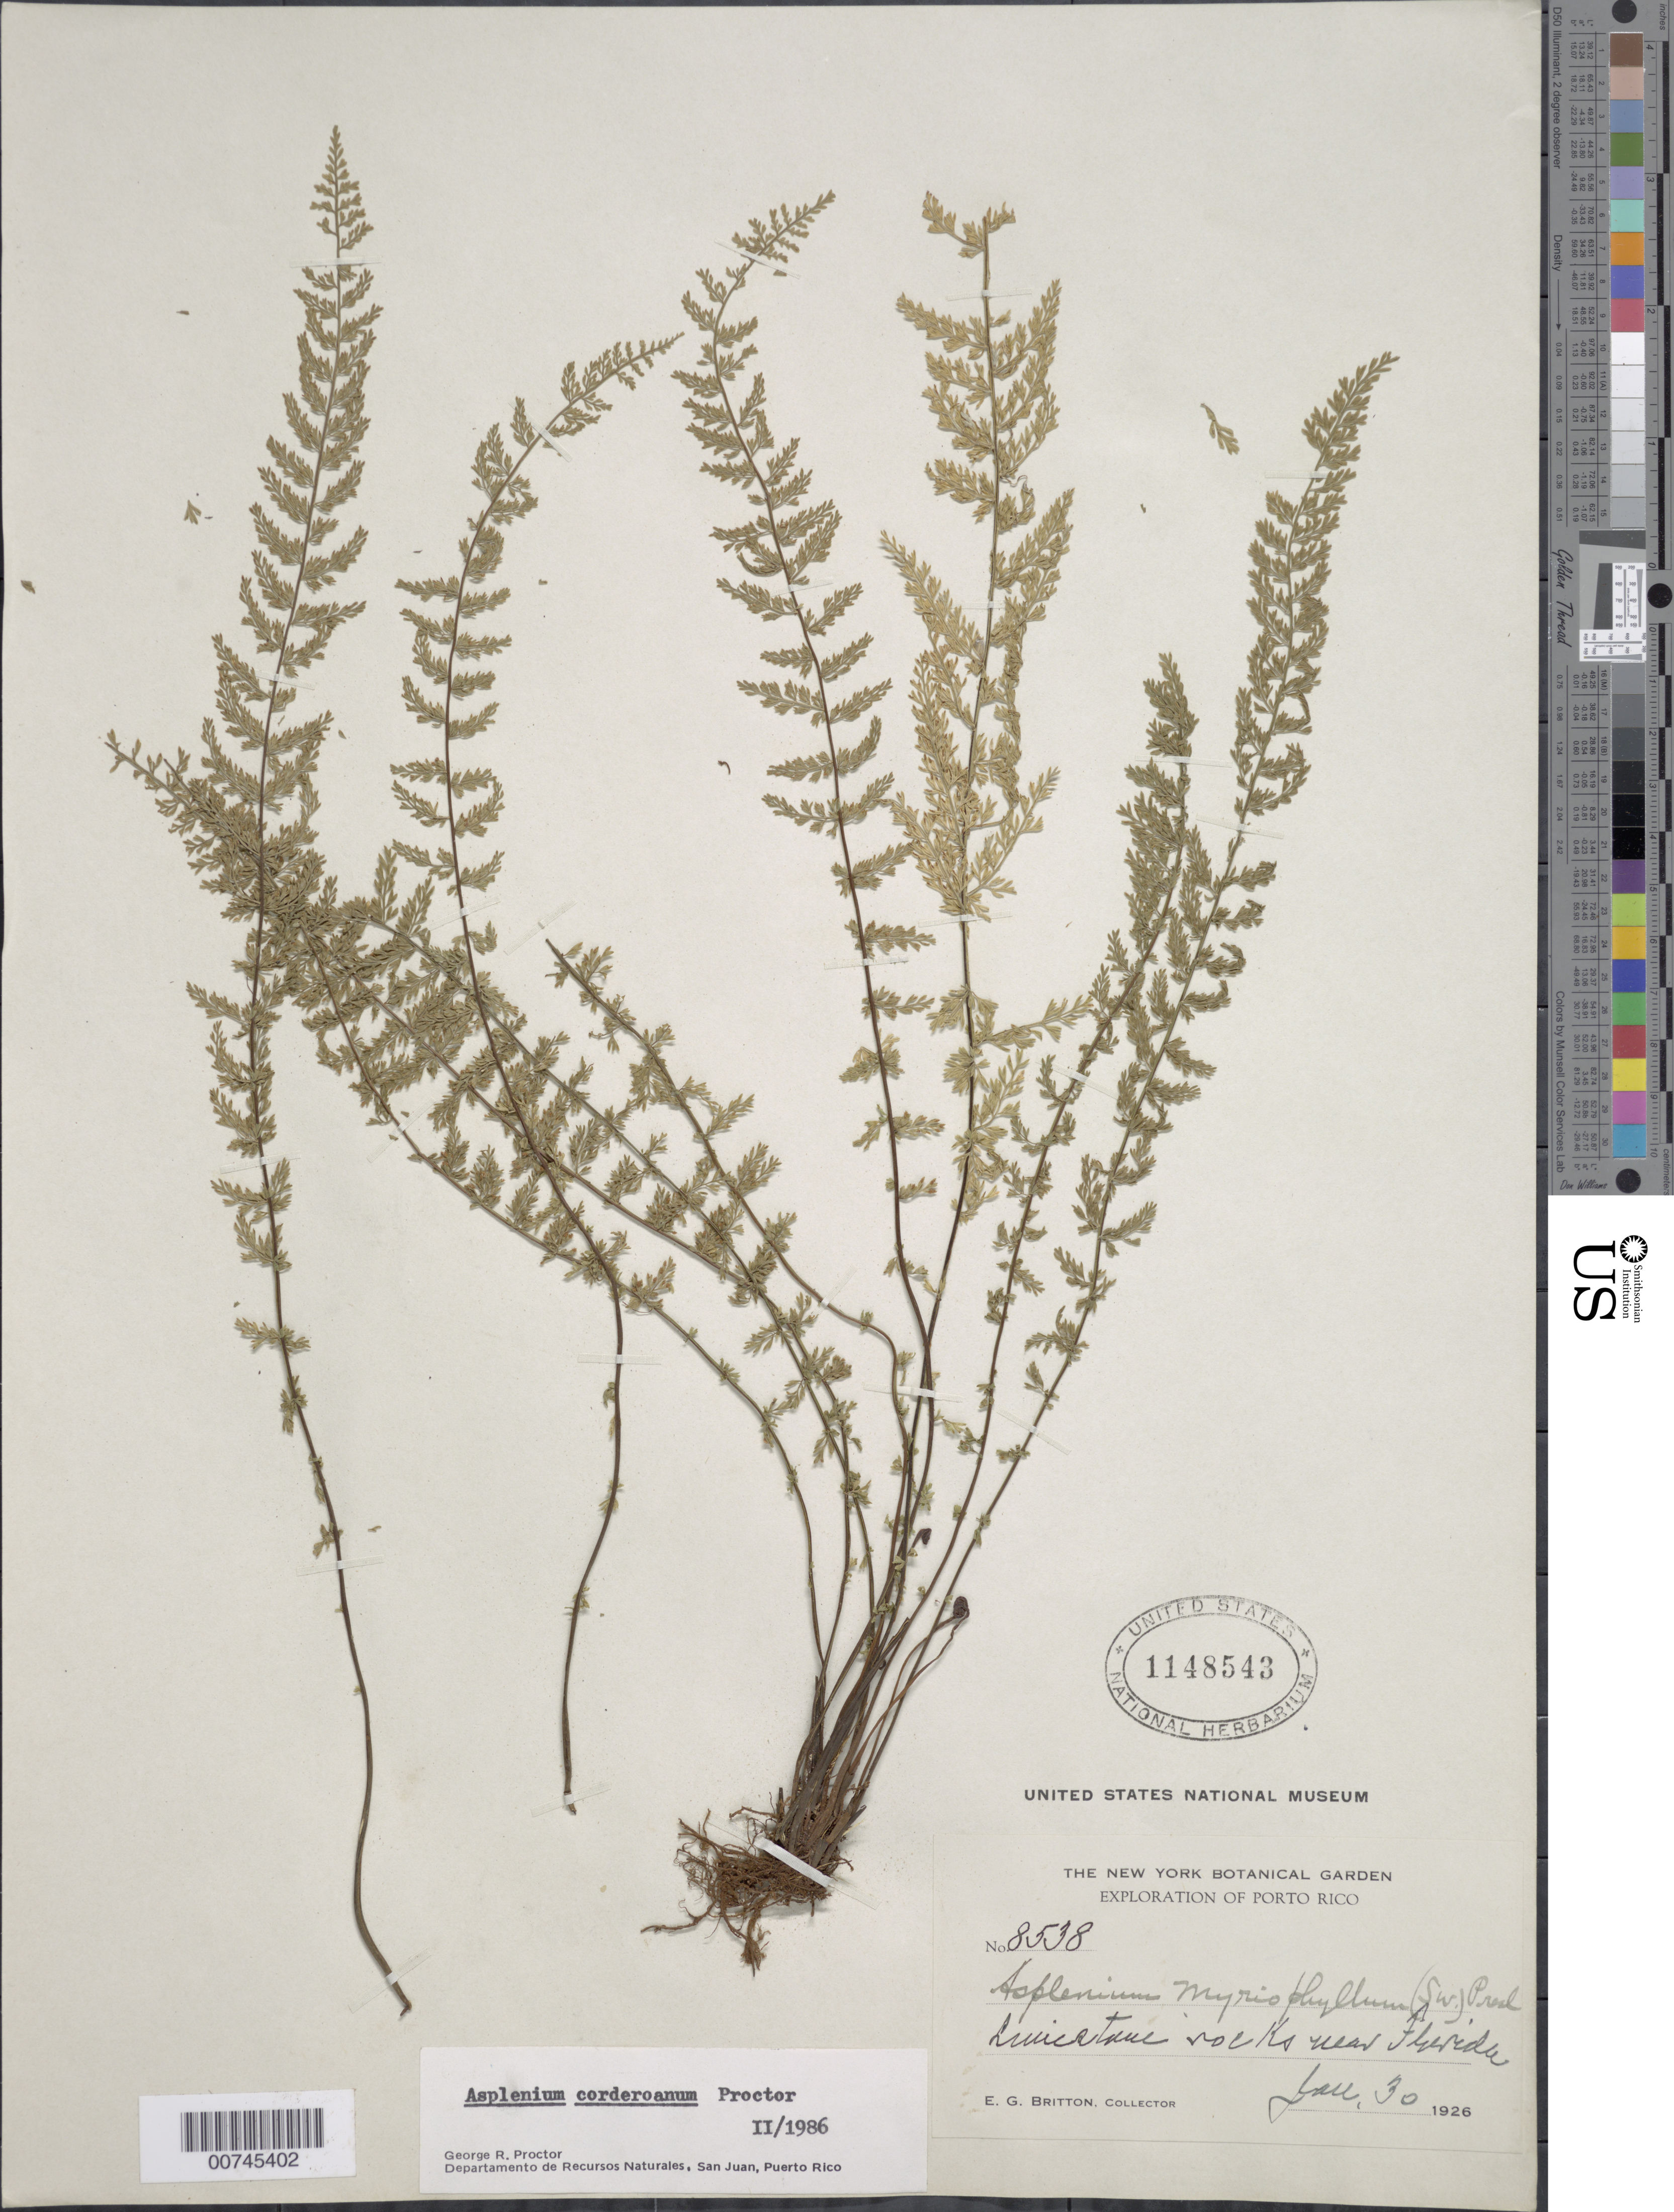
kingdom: Plantae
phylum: Tracheophyta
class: Polypodiopsida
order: Polypodiales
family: Aspleniaceae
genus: Asplenium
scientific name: Asplenium corderoanum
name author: Proctor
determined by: Proctor, G. R.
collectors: E. G. Britton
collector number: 8538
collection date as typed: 30 Jan 1926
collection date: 1926-01-30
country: Puerto Rico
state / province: Florida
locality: Near Florida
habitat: Limestone rocks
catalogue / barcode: US 1148543